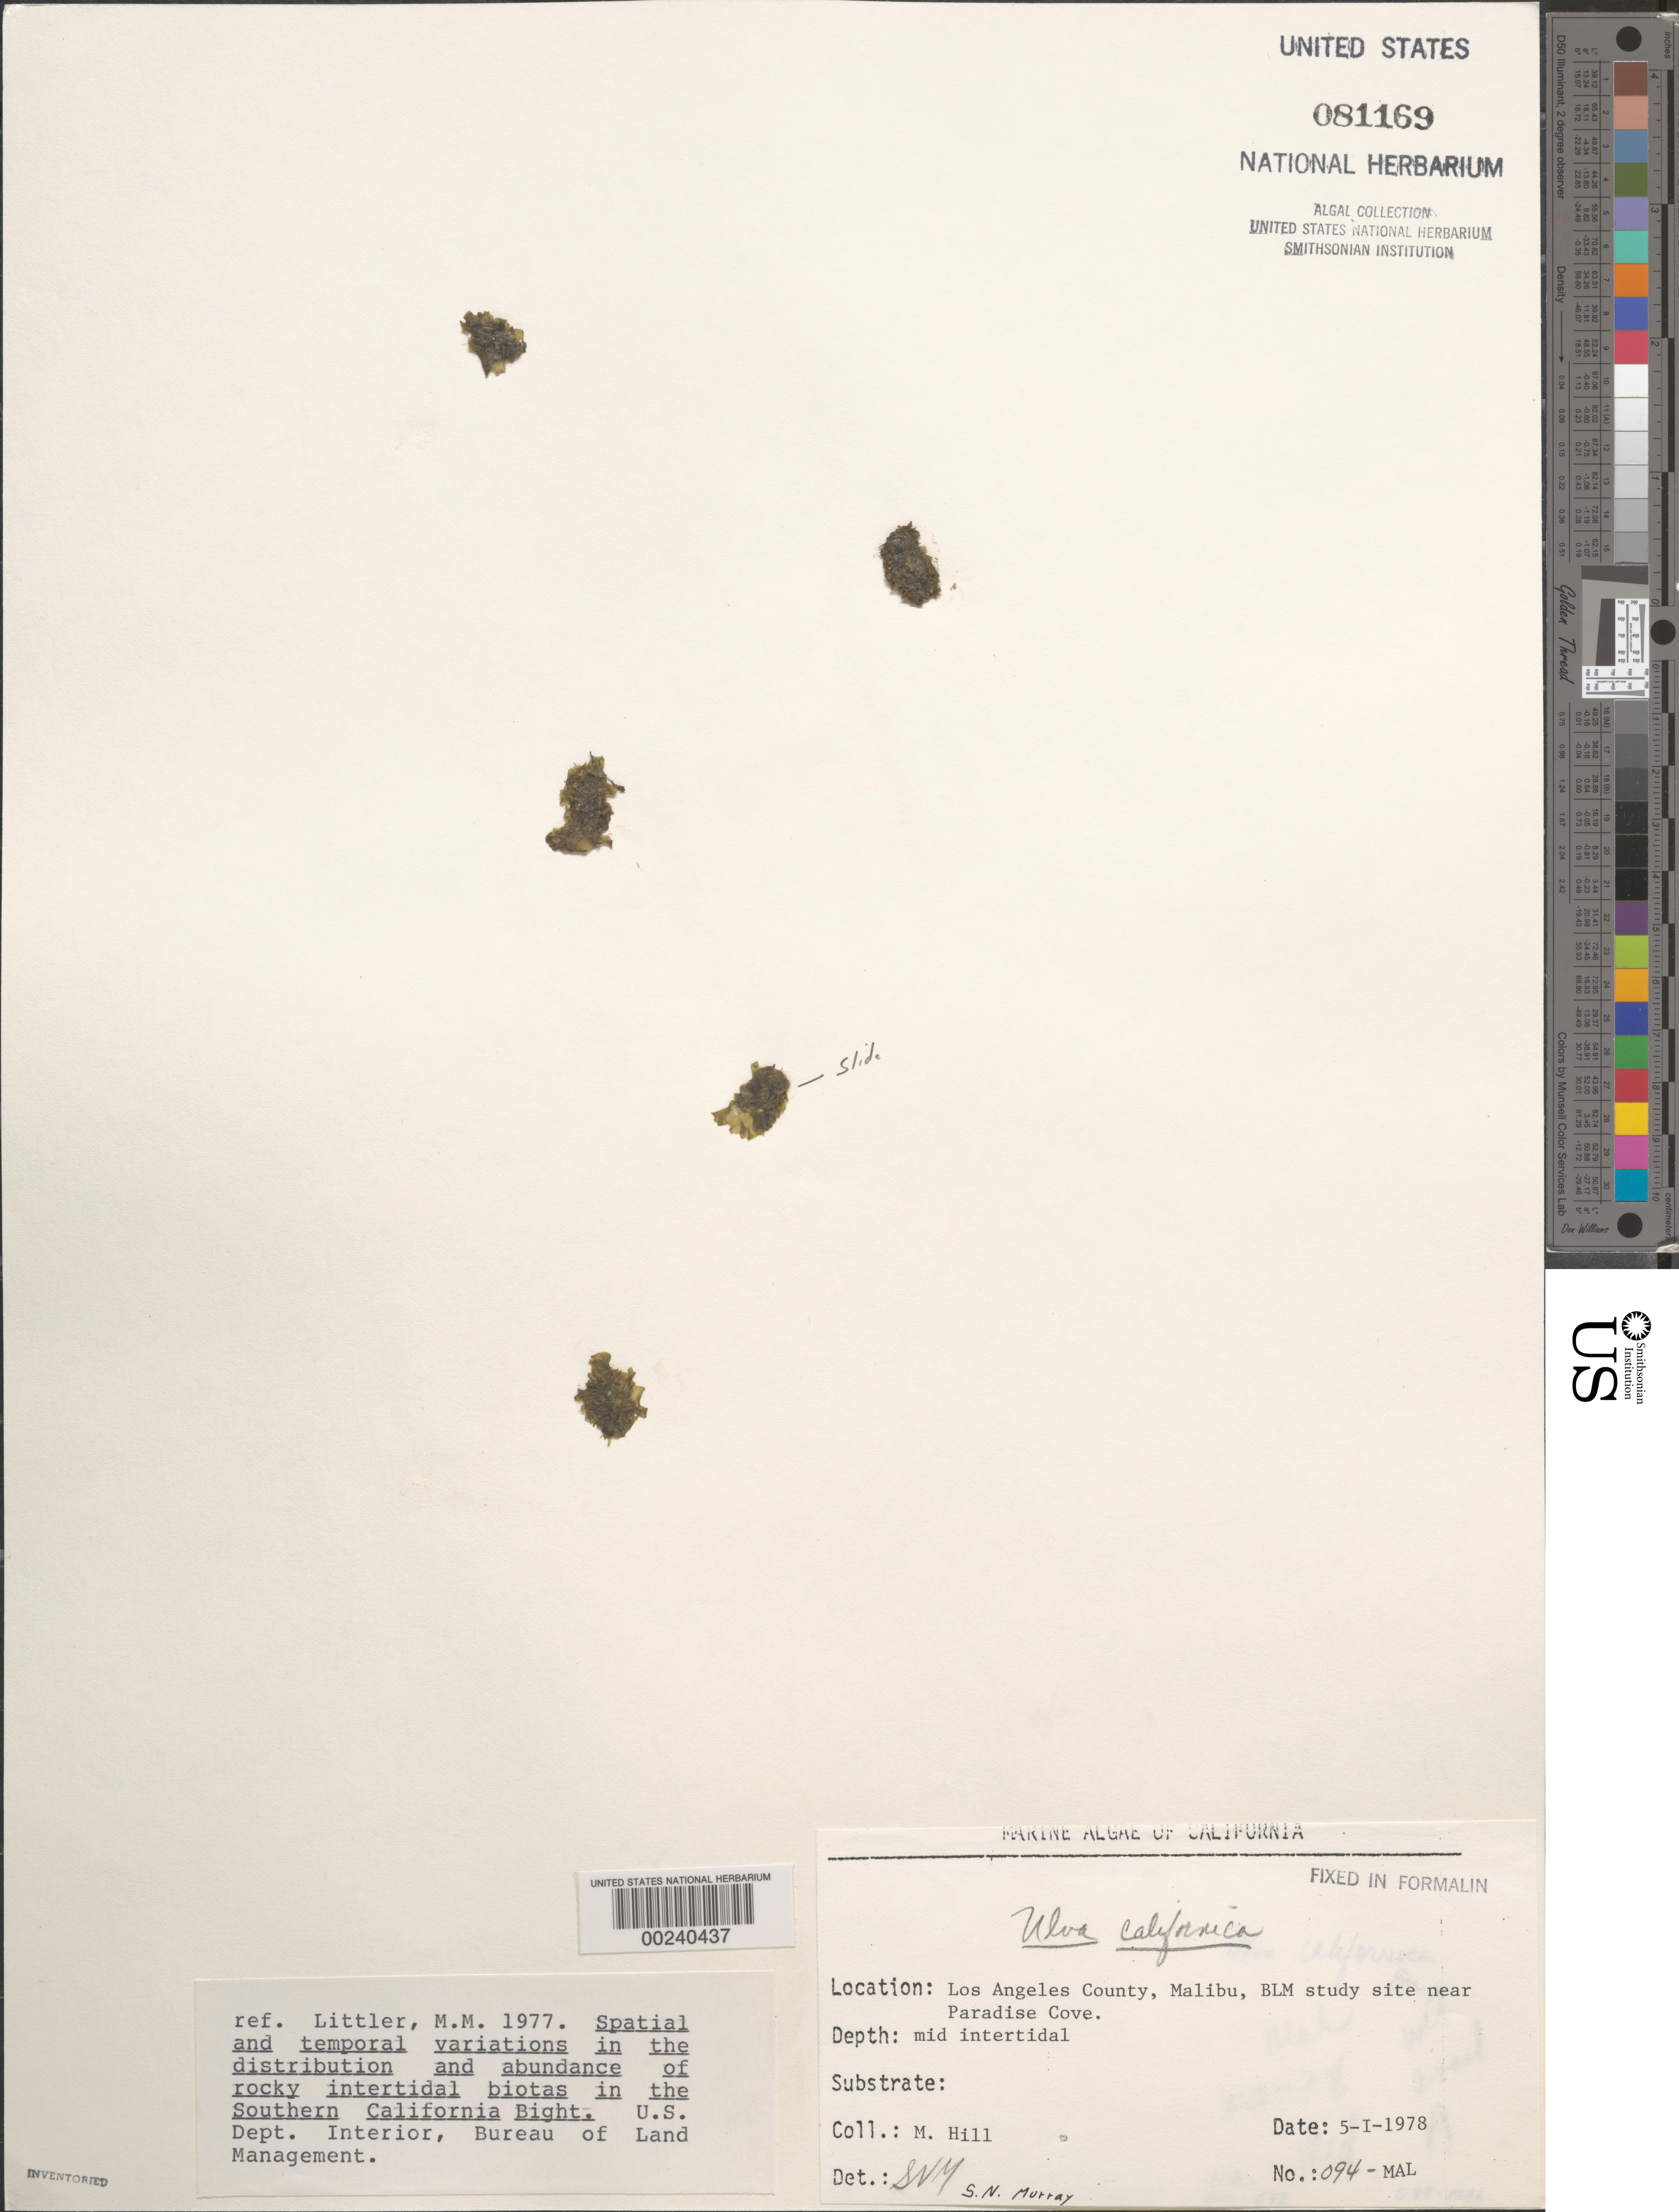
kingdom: Plantae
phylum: Chlorophyta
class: Ulvophyceae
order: Ulvales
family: Ulvaceae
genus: Ulva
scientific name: Ulva californica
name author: N.Wille in Collins et al.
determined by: Murray, S. N.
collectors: M. Hill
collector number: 094-mal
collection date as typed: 05 Jan 1978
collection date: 1978-01-05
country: United States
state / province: California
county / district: Los Angeles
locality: Malibu, near Paradise Cove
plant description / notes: BLM-SOCALBIGHT Rocky Intertidal Survey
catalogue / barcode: US 81169